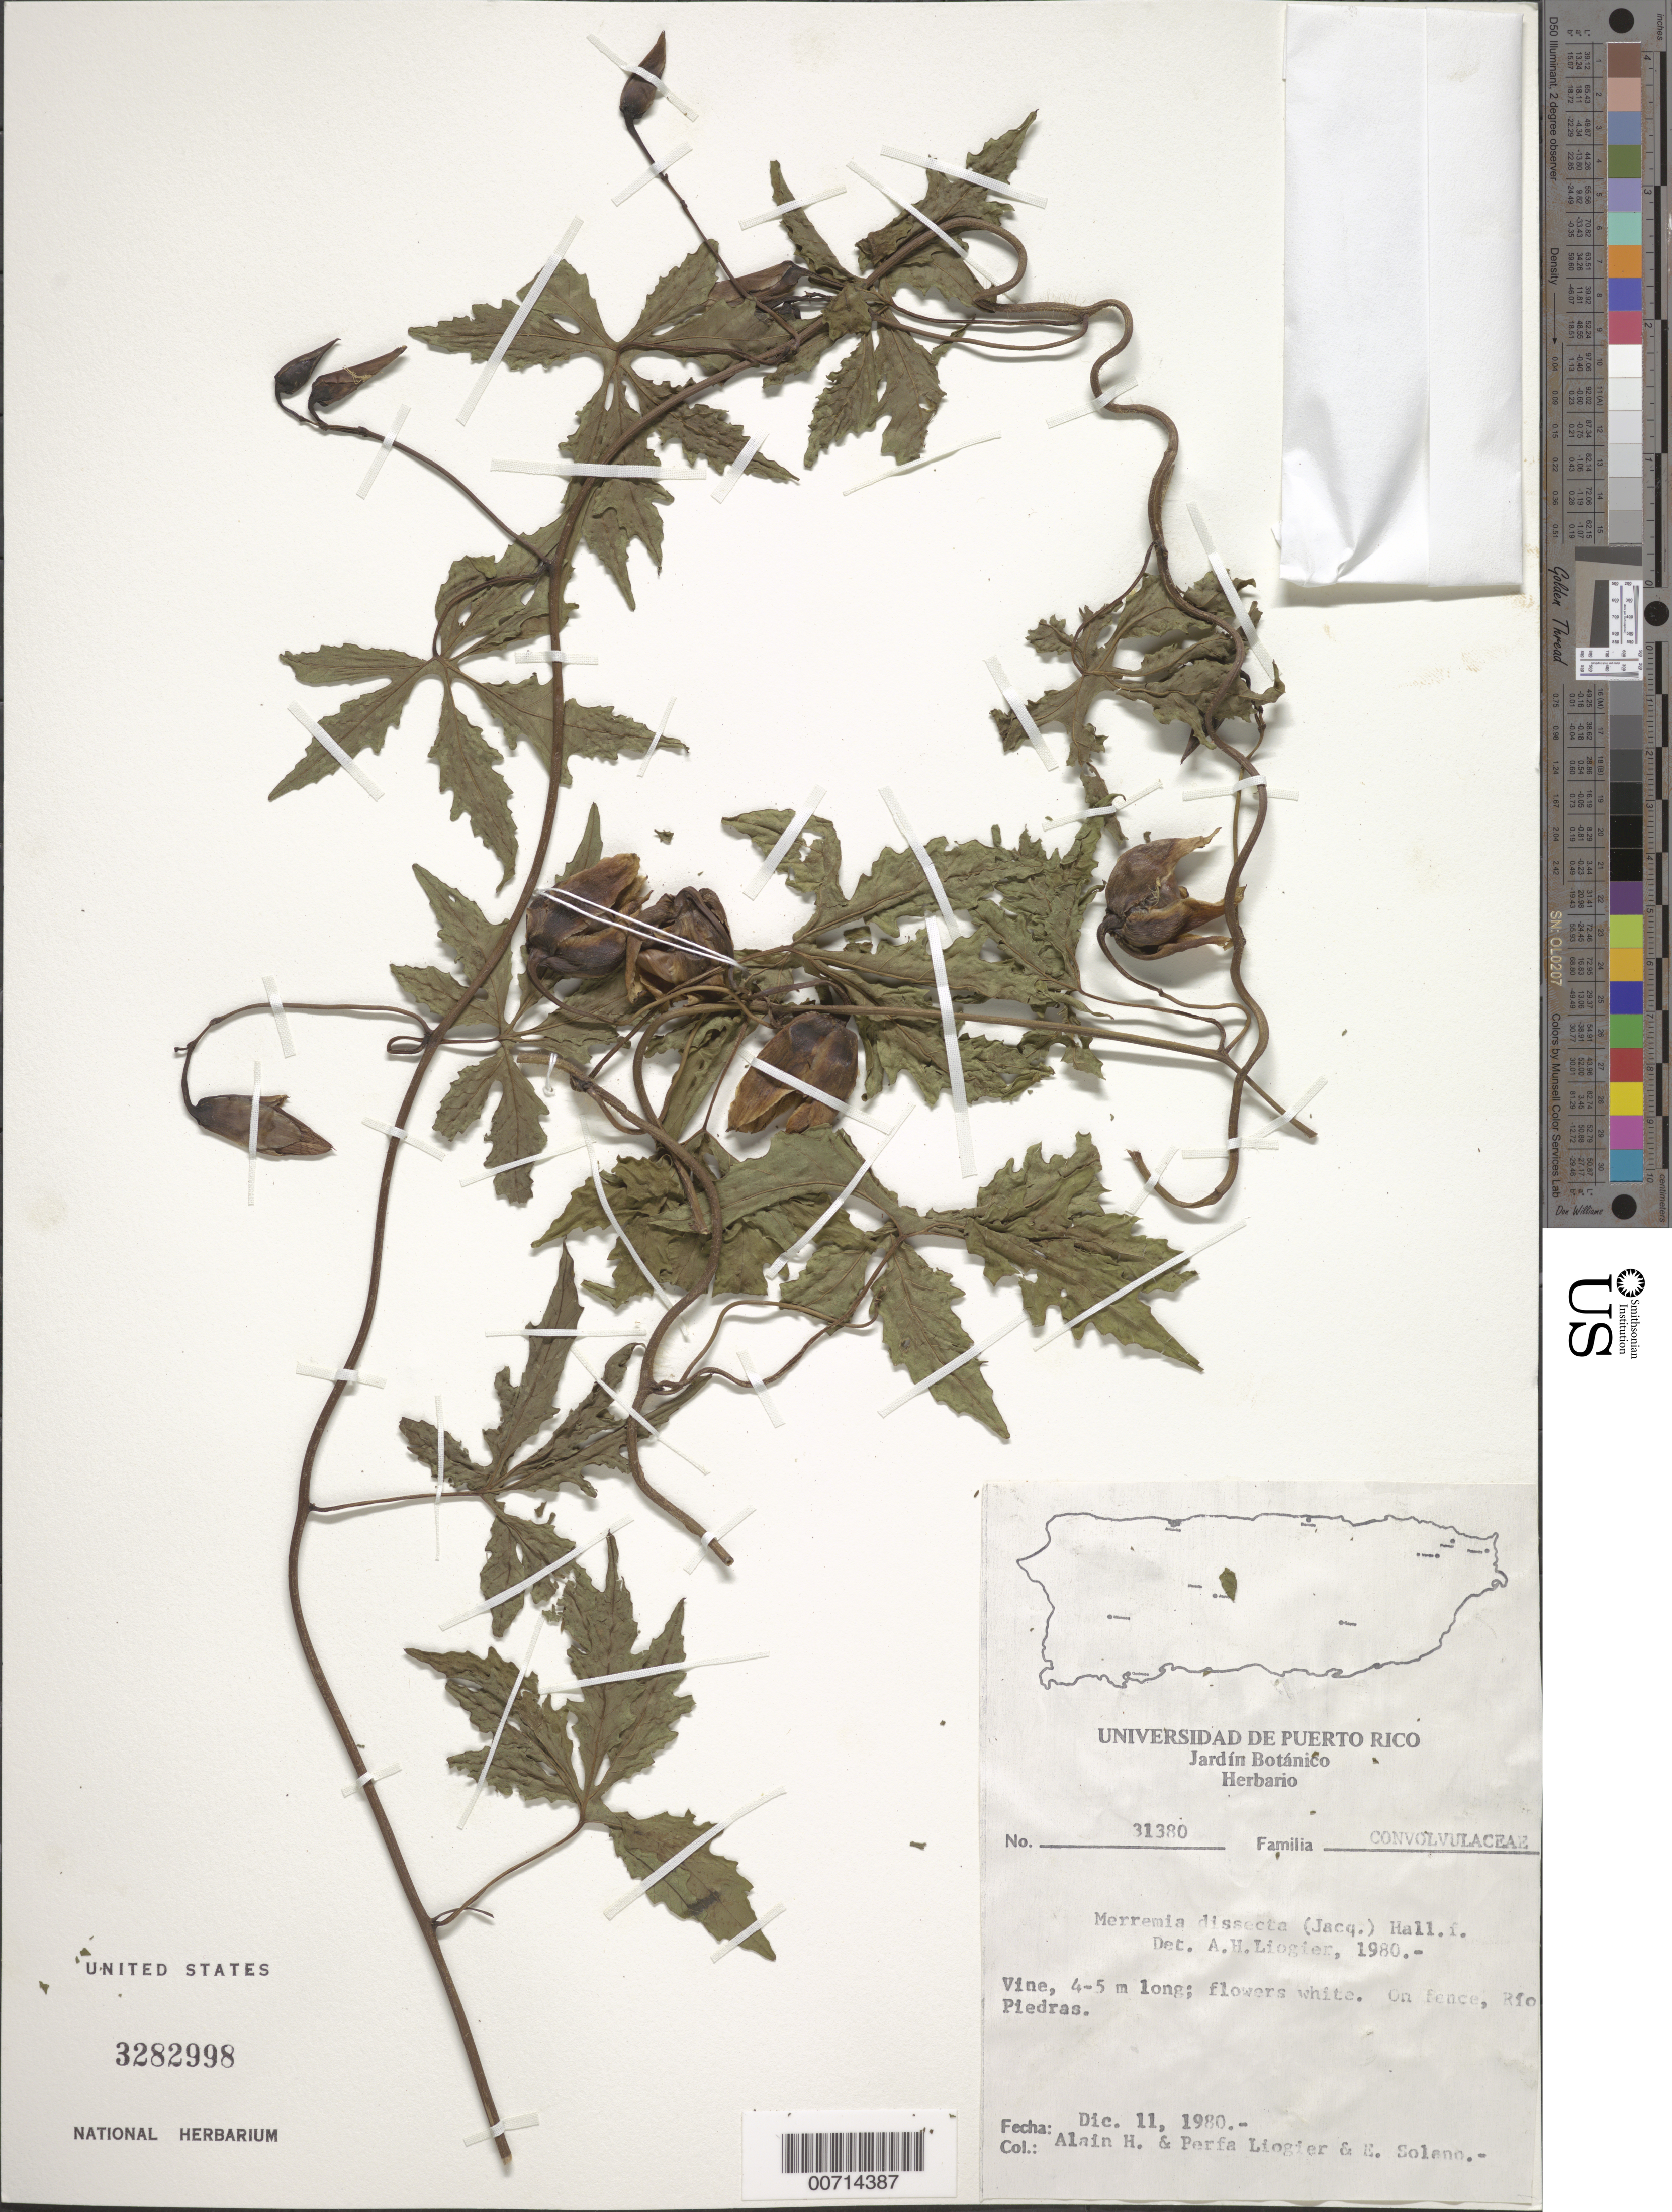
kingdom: Plantae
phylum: Tracheophyta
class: Magnoliopsida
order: Solanales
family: Convolvulaceae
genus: Distimake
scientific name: Distimake dissectus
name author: (Jacq.) A. R. Simões & Staples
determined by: Strong, Mark T., (BOT), Smithsonian Institution - National Museum of Natural History (UNITED STATES)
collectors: A. H. Liogier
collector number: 31380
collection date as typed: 11 Dec 1980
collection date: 1980-12-11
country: Puerto Rico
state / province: San Juan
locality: Rio Piedras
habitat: Fence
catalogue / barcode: US 3282998